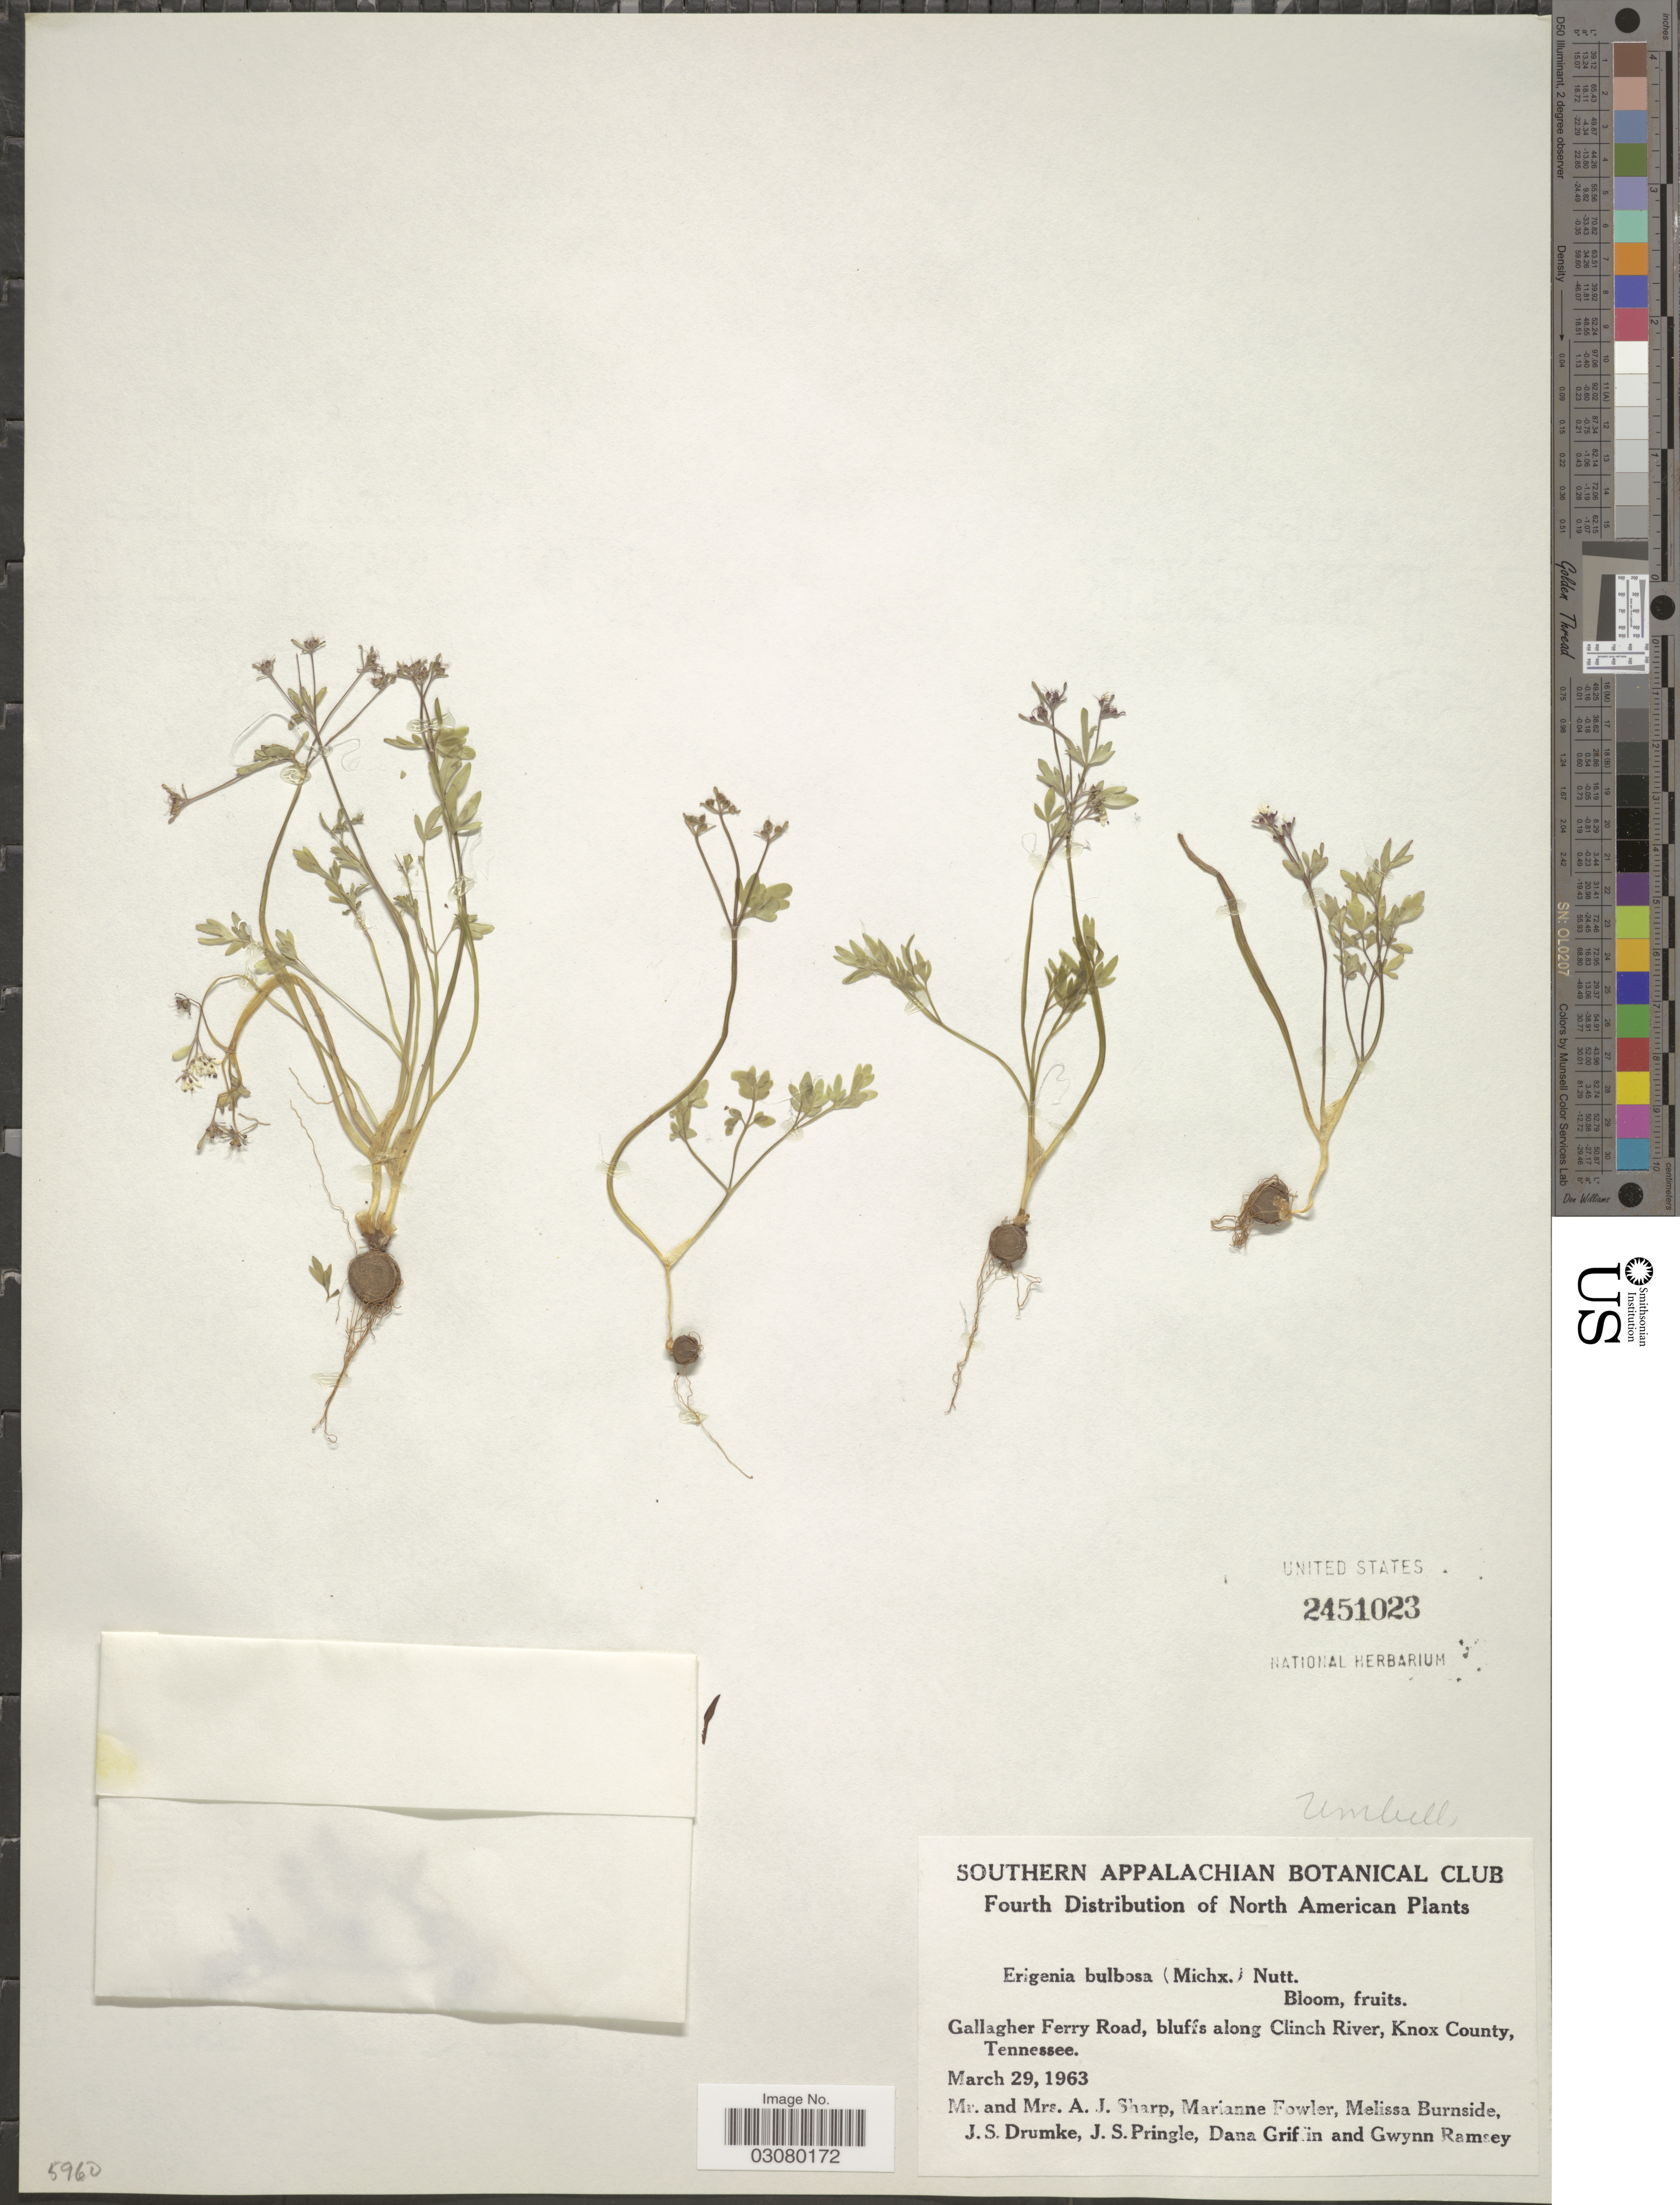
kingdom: Plantae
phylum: Tracheophyta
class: Magnoliopsida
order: Apiales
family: Apiaceae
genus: Erigenia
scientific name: Erigenia bulbosa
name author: (Michx.) Nutt.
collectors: A. J. Sharp, Mrs A. J. Sharp, M. Fowler, M. Burnside & et al.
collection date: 1963-03-29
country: United States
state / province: Tennessee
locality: Gallagher Ferry Road, bluffs along Clinch river, Knox County.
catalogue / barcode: US 2451023